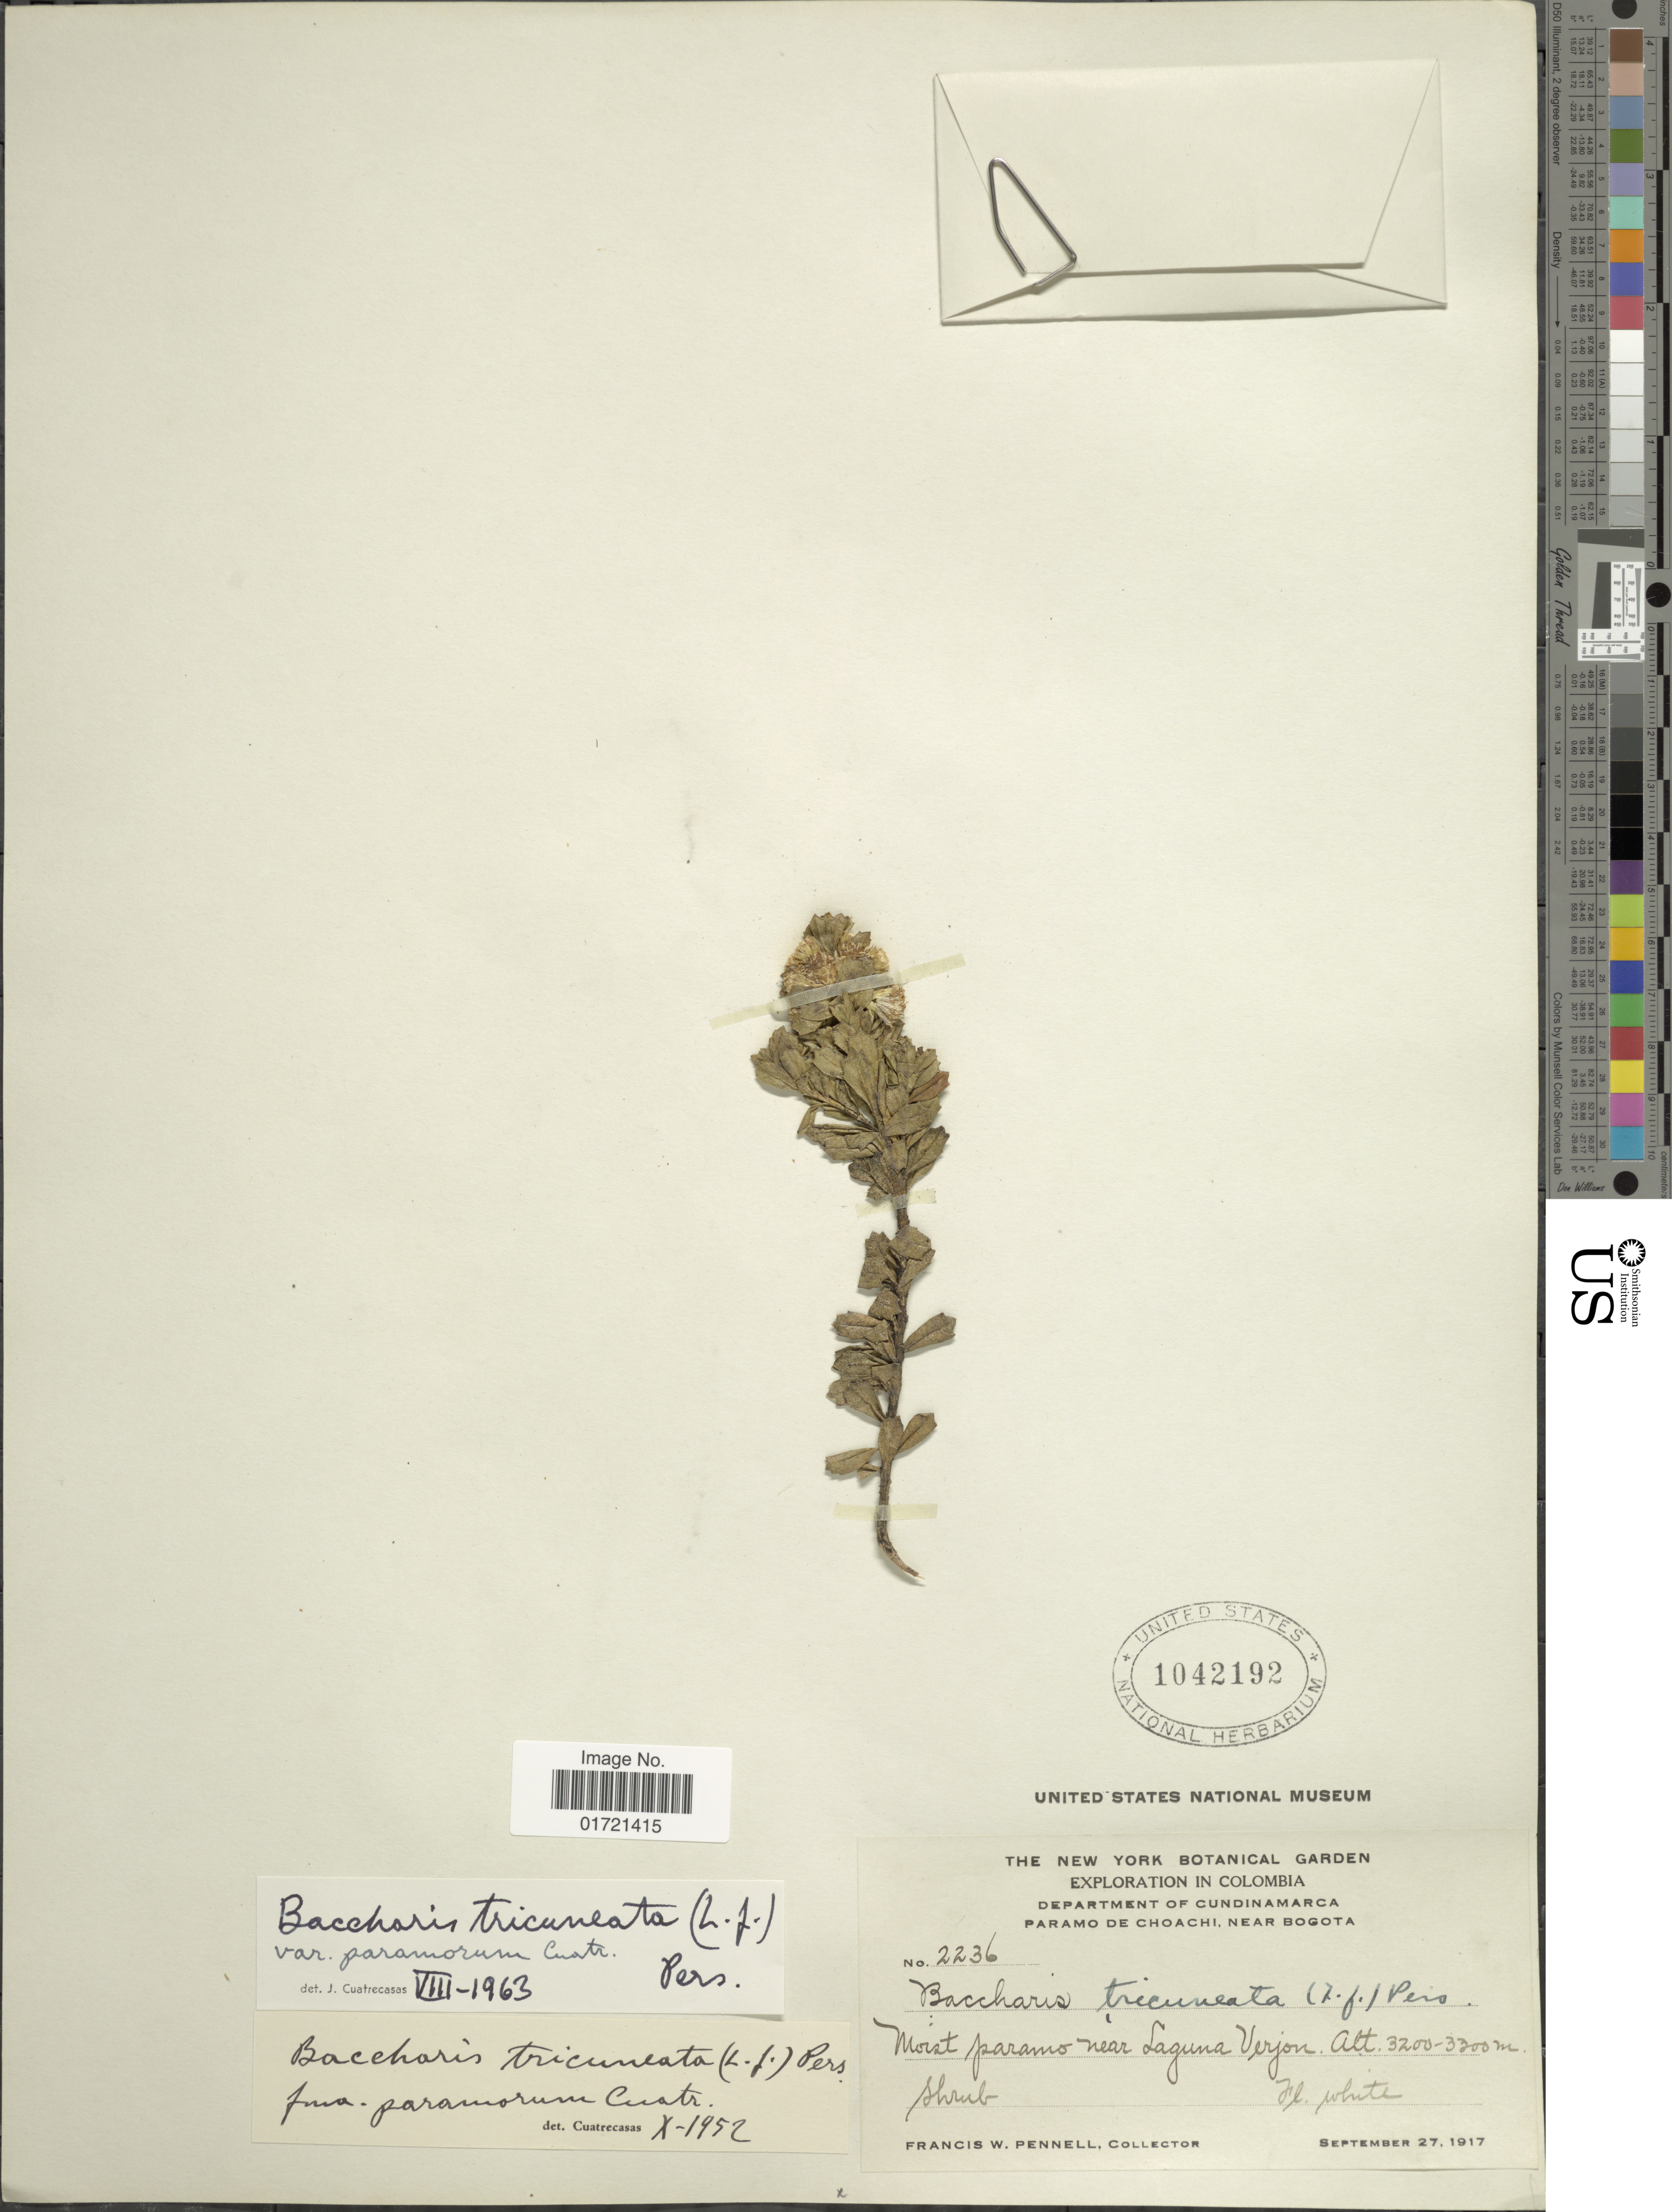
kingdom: Plantae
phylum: Tracheophyta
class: Magnoliopsida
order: Asterales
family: Asteraceae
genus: Baccharis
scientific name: Baccharis tricuneata var. paramorum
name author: Cuatrec.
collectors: F. W. Pennell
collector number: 2236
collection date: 1917-09-27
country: Colombia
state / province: Cundinamarca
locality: Department of Cundinamarca. Paramo de Choachi, near Bogota. Moist paramo near Laguna Verjon.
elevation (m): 3200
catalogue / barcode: US 1042192